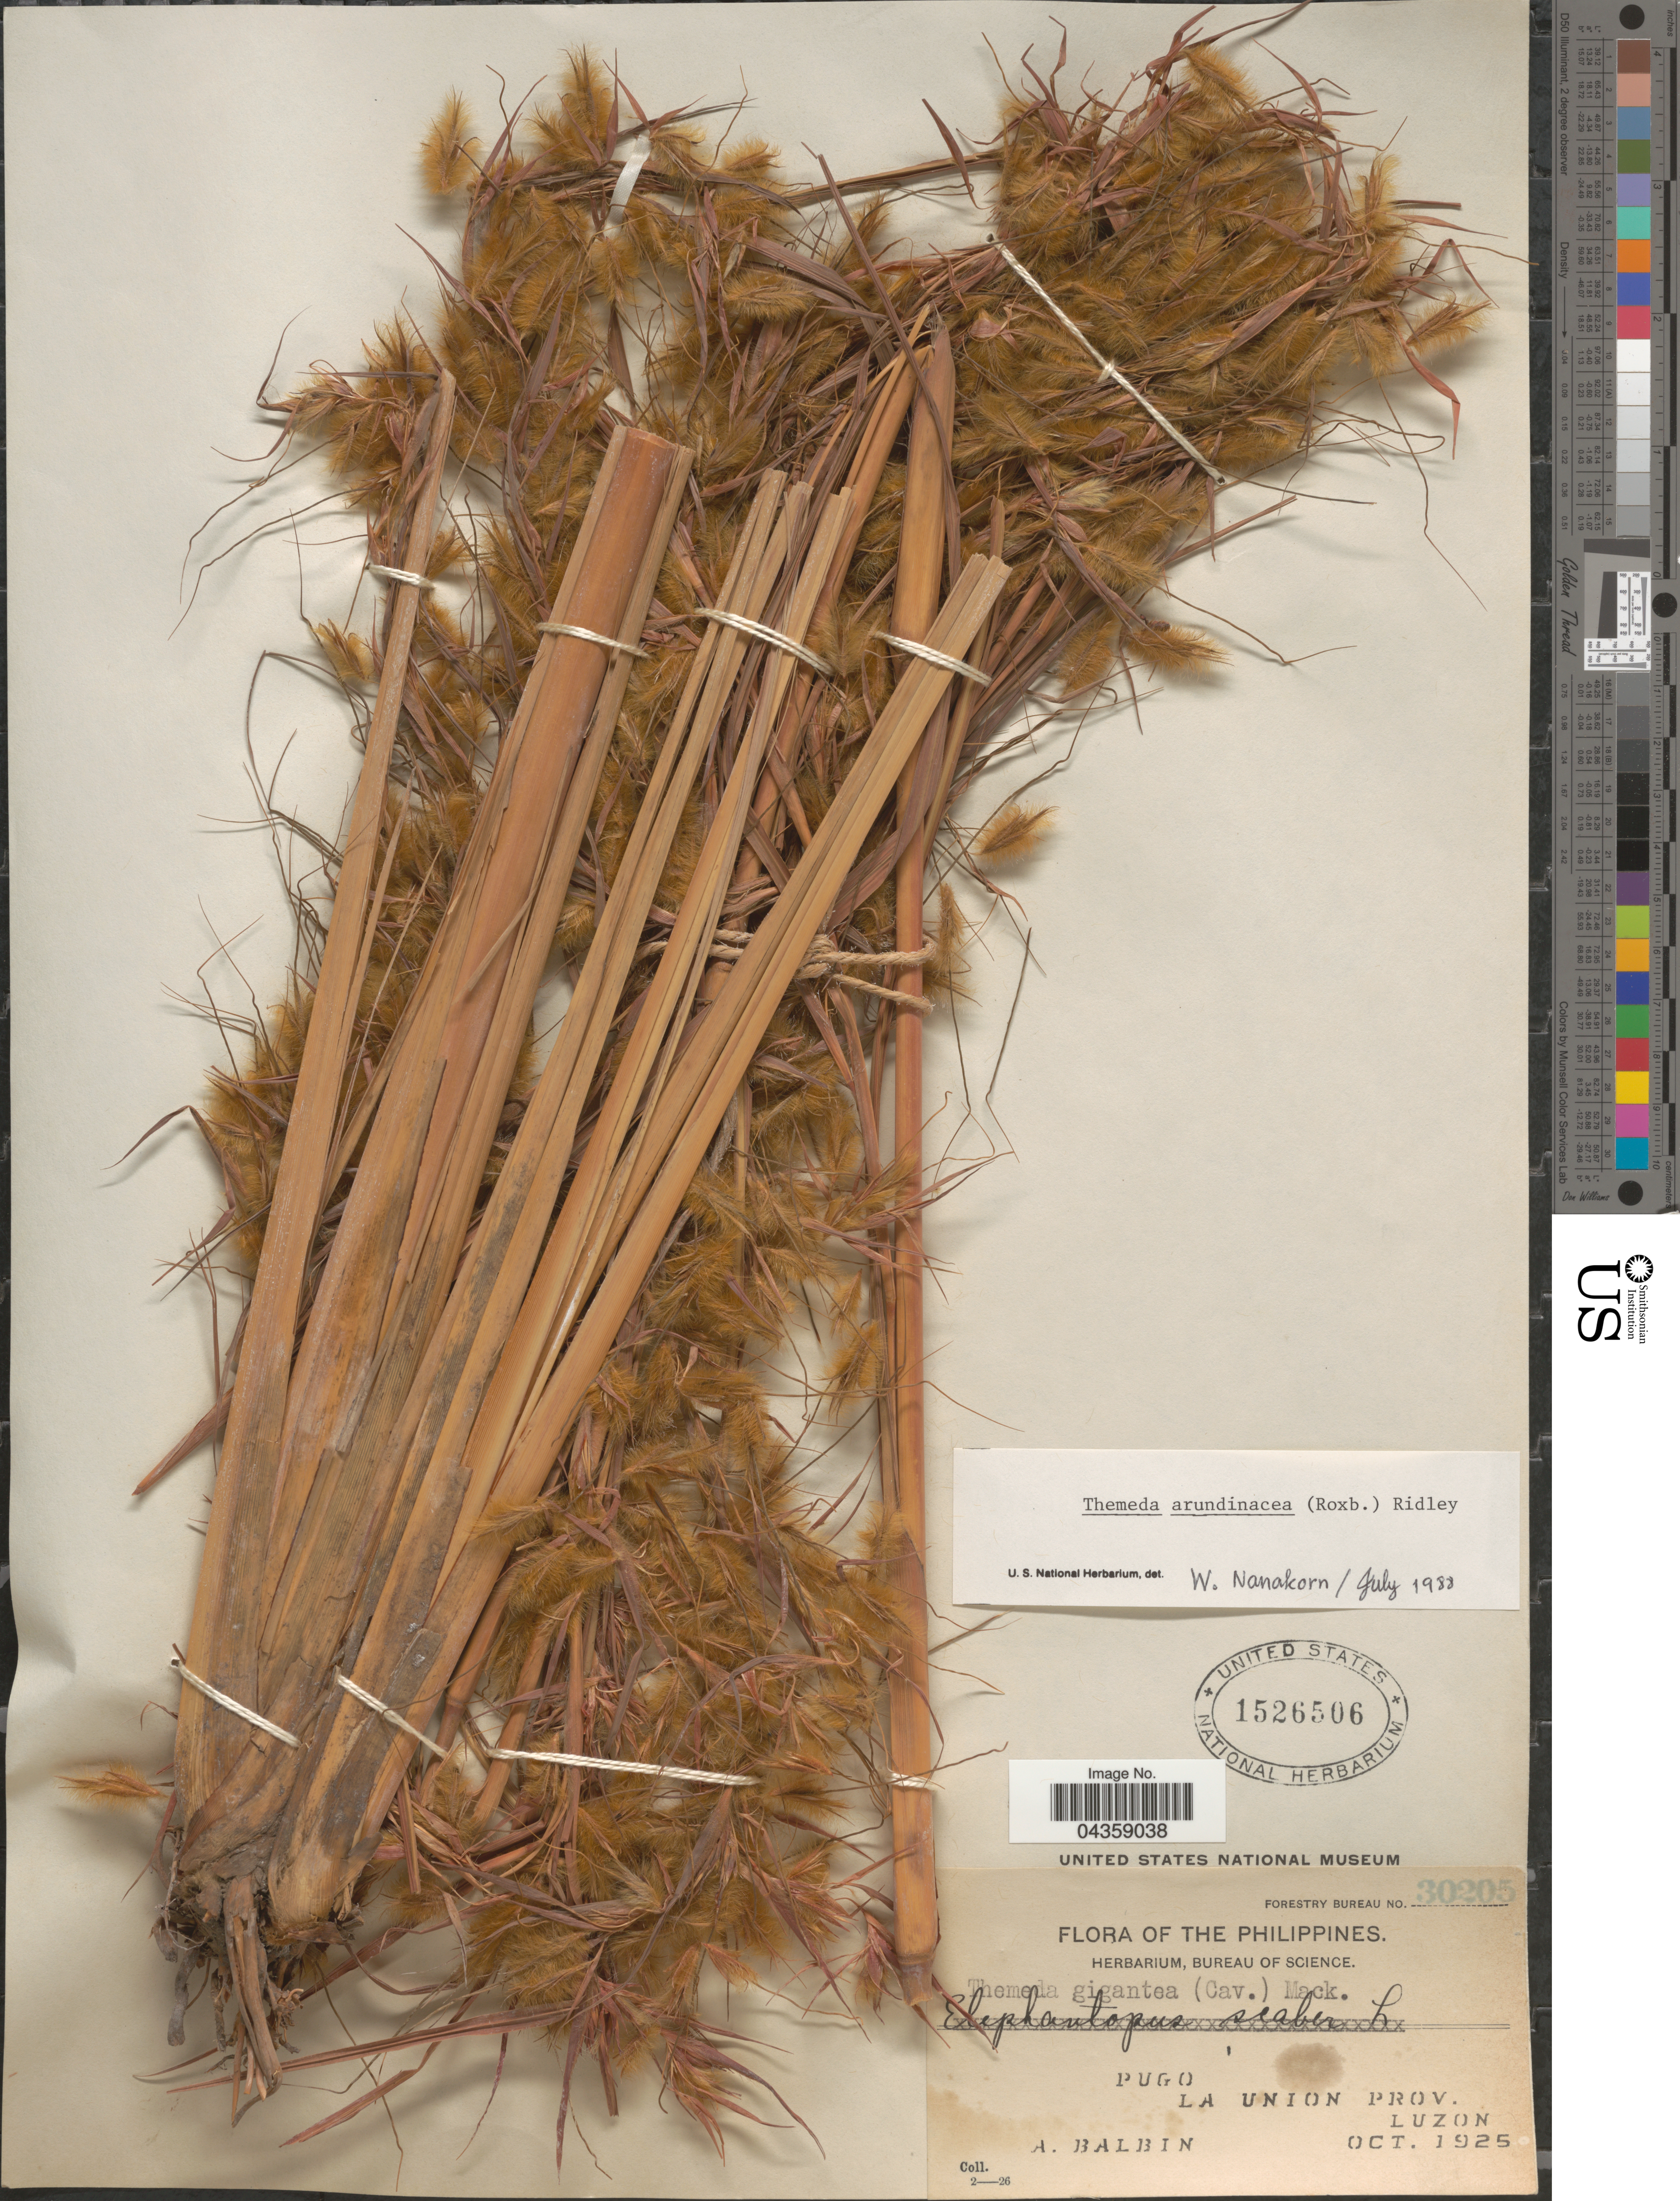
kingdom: Plantae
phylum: Tracheophyta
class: Liliopsida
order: Poales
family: Poaceae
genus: Themeda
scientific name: Themeda arundinacea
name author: (Roxb.) Ridl.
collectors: A. Balbin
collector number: Forestry Bureau 30205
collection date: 1925-10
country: Philippines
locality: Pugo. La Union Prov. Luzon.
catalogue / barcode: US 1526506